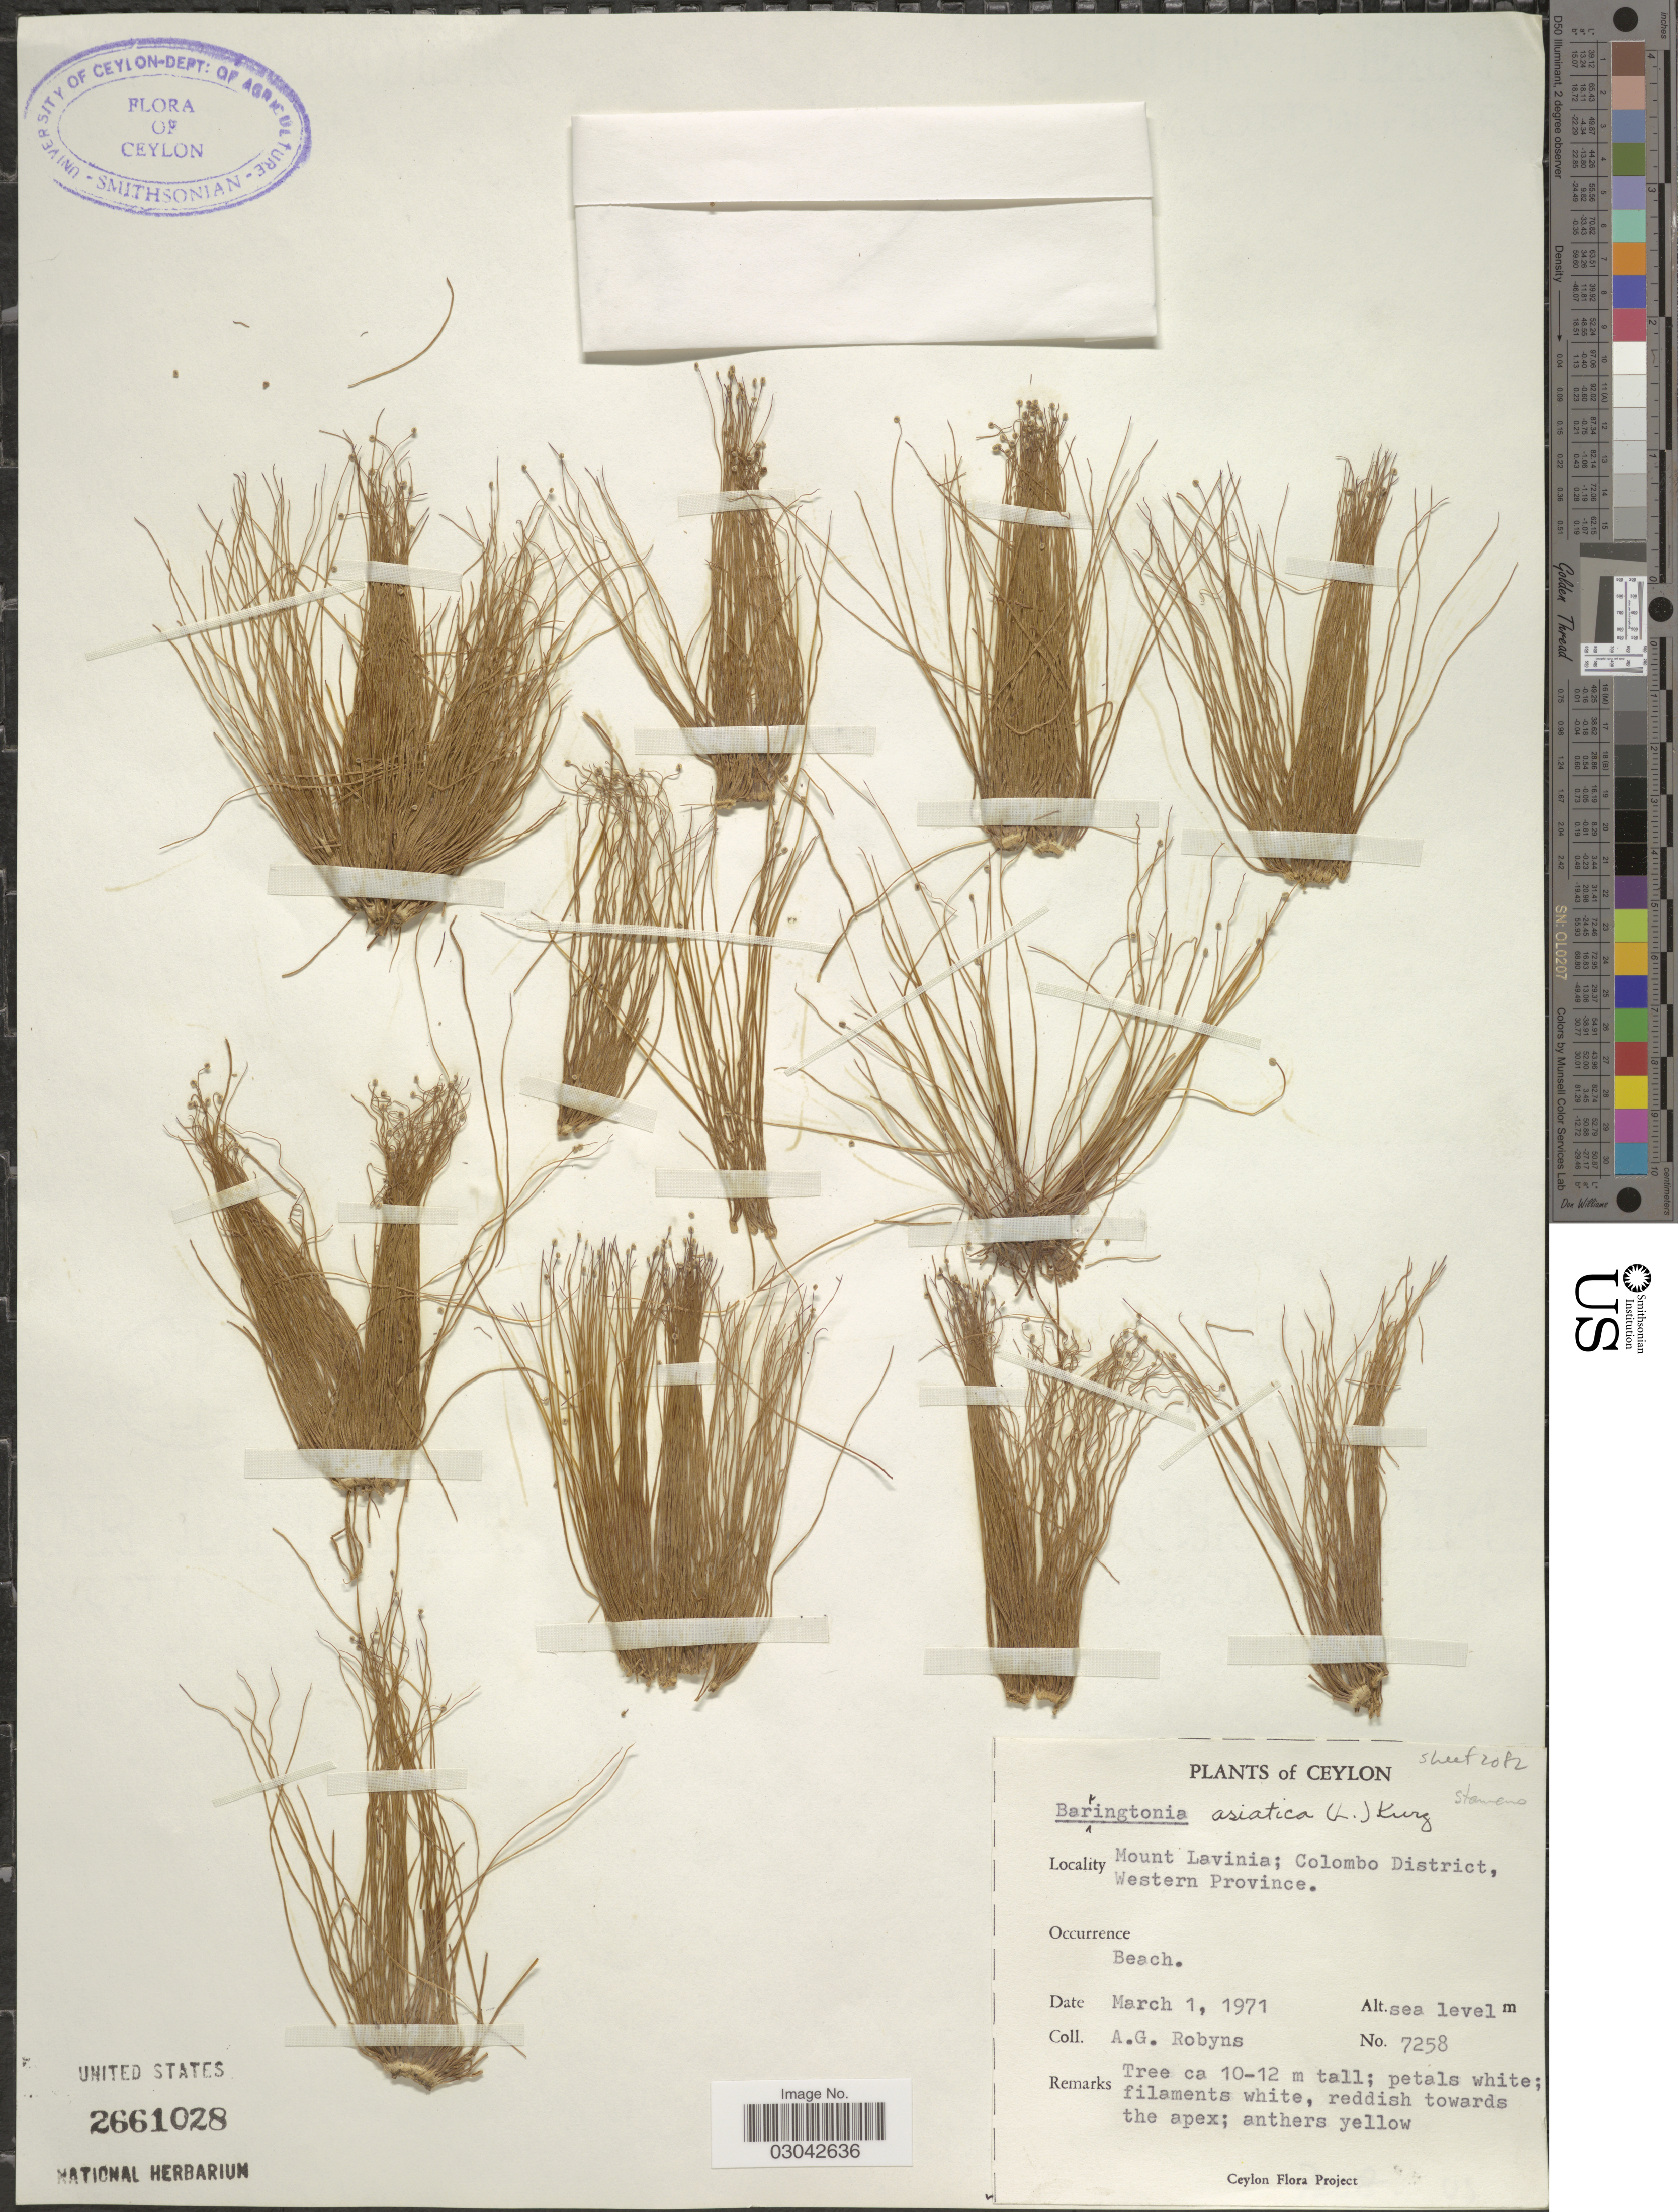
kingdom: Plantae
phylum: Tracheophyta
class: Magnoliopsida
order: Ericales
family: Lecythidaceae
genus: Barringtonia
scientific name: Barringtonia asiatica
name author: (L.) Kurz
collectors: A. G. Robyns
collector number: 7258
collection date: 1971-03-01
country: Sri Lanka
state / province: Western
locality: Ceylon. Mount Lavinia; Colombo District.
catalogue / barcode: US 2661028